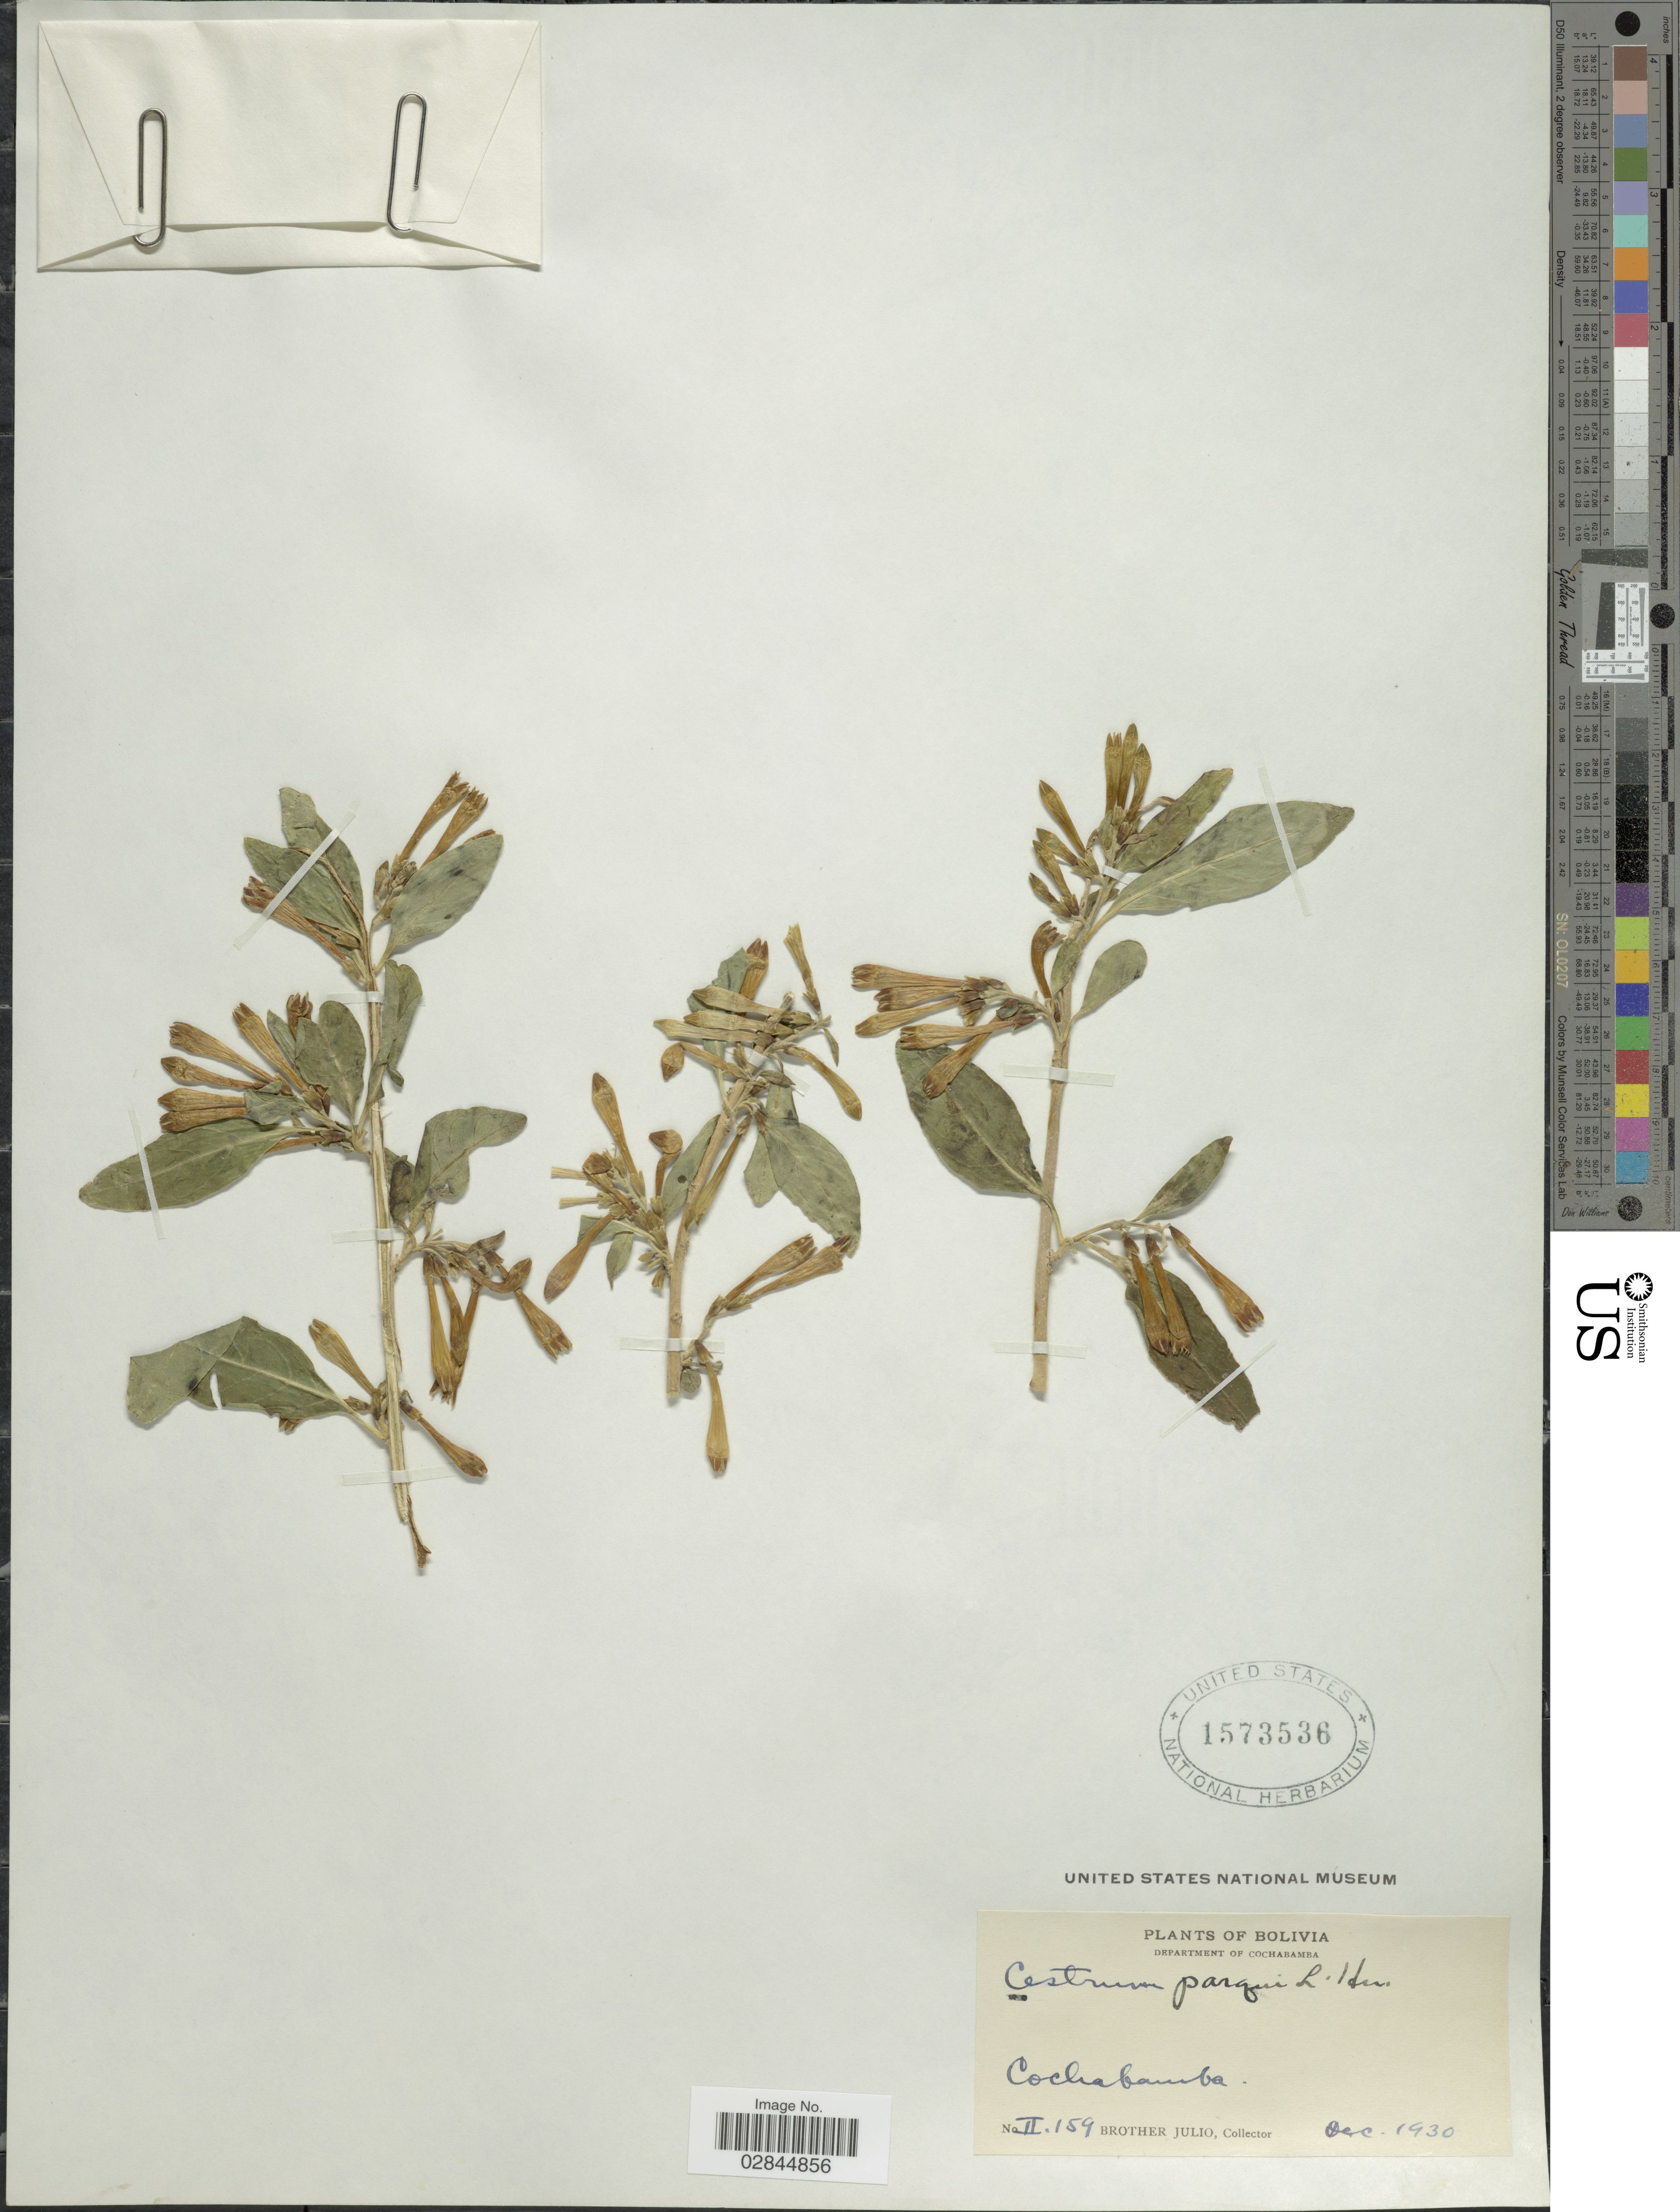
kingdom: Plantae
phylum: Tracheophyta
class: Magnoliopsida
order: Solanales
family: Solanaceae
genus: Cestrum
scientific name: Cestrum parqui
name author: L'Hér.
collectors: Bro. Julio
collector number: II.159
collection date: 1930-12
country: Bolivia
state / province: Cochabamba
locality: Department of Cochabamba. Cochabamba.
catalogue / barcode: US 1573536